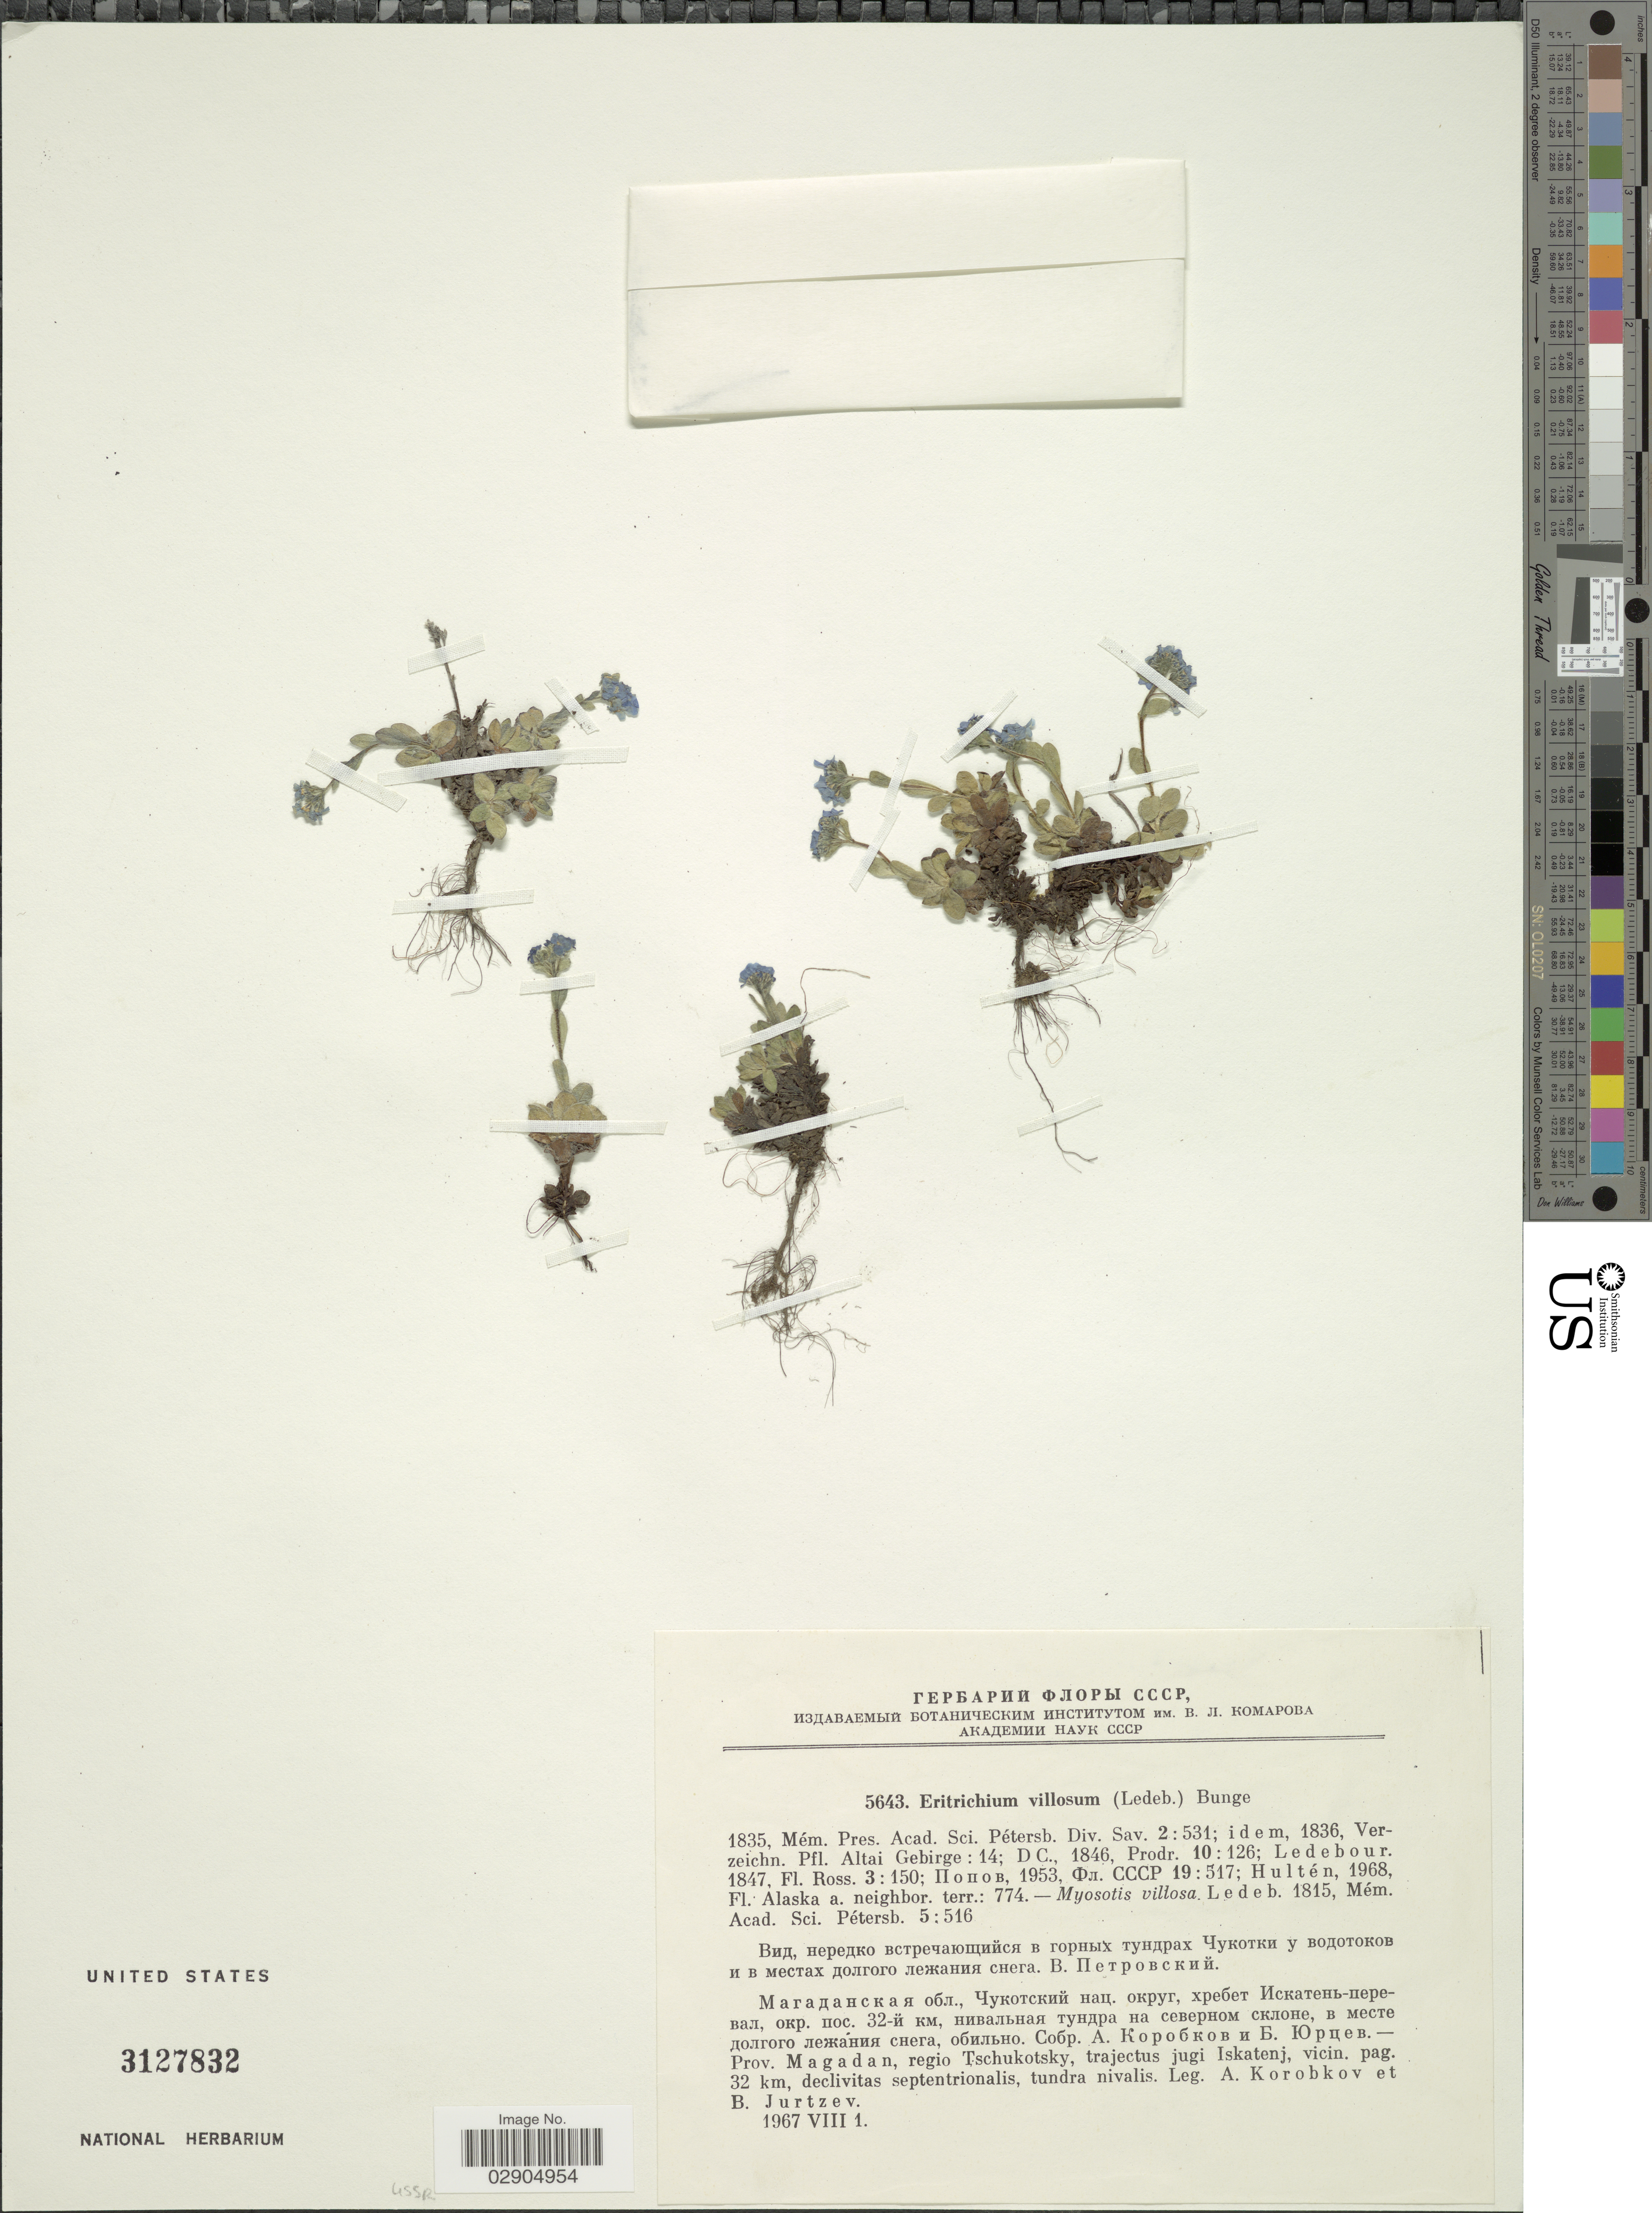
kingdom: Plantae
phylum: Tracheophyta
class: Magnoliopsida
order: Boraginales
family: Boraginaceae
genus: Eritrichium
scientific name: Eritrichium villosum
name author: (Ledeb.) Bunge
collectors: A. Korobkov & B. A. Jurtzev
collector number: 5643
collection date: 1967-08-01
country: Russian Federation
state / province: Magadan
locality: Prov. Magadan, regio Tschukotsky, trajectus jugi Iskatenj, vicin. pag. 32 km, declivitas septentrionalis, tundra nivalis.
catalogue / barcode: US 3127832